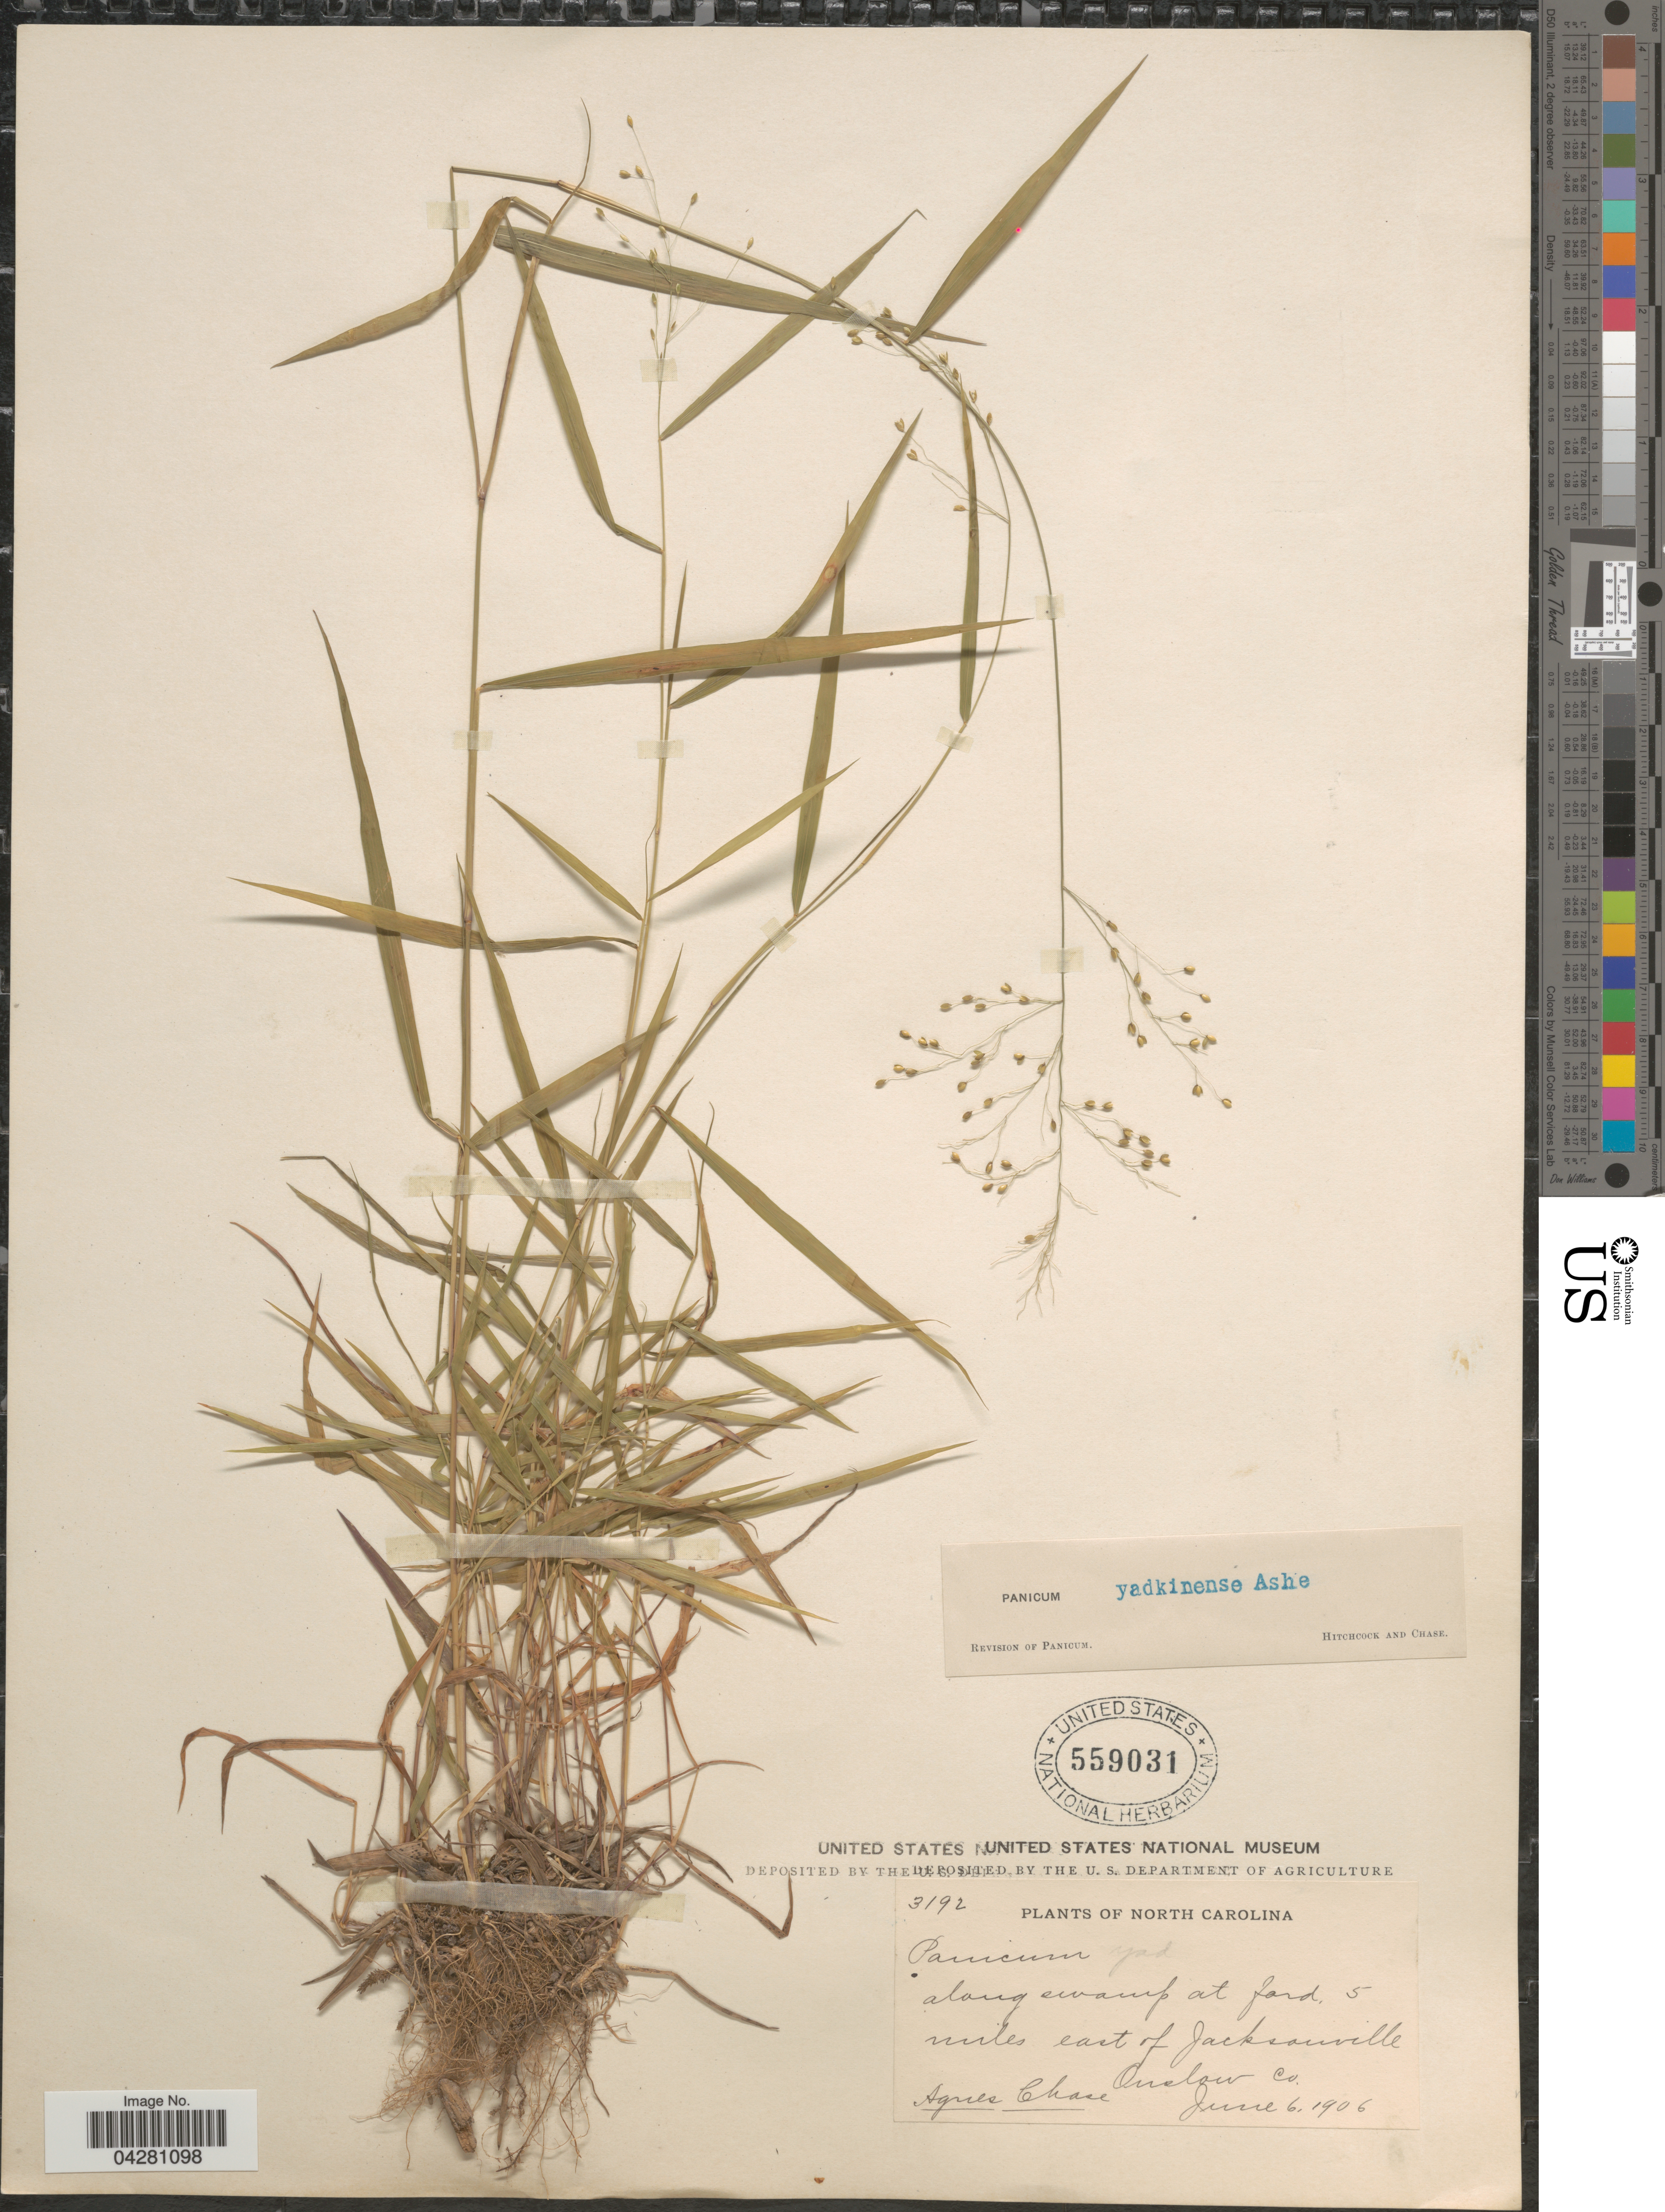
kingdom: Plantae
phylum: Tracheophyta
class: Liliopsida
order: Poales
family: Poaceae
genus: Dichanthelium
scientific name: Dichanthelium dichotomum var. dichotomum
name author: (L.) Gould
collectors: A. Chase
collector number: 3192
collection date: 1906-06-06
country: United States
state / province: North Carolina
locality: Along swamp at ford, 5 miles east of Jacksonville. Onslow Co.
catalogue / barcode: US 559031